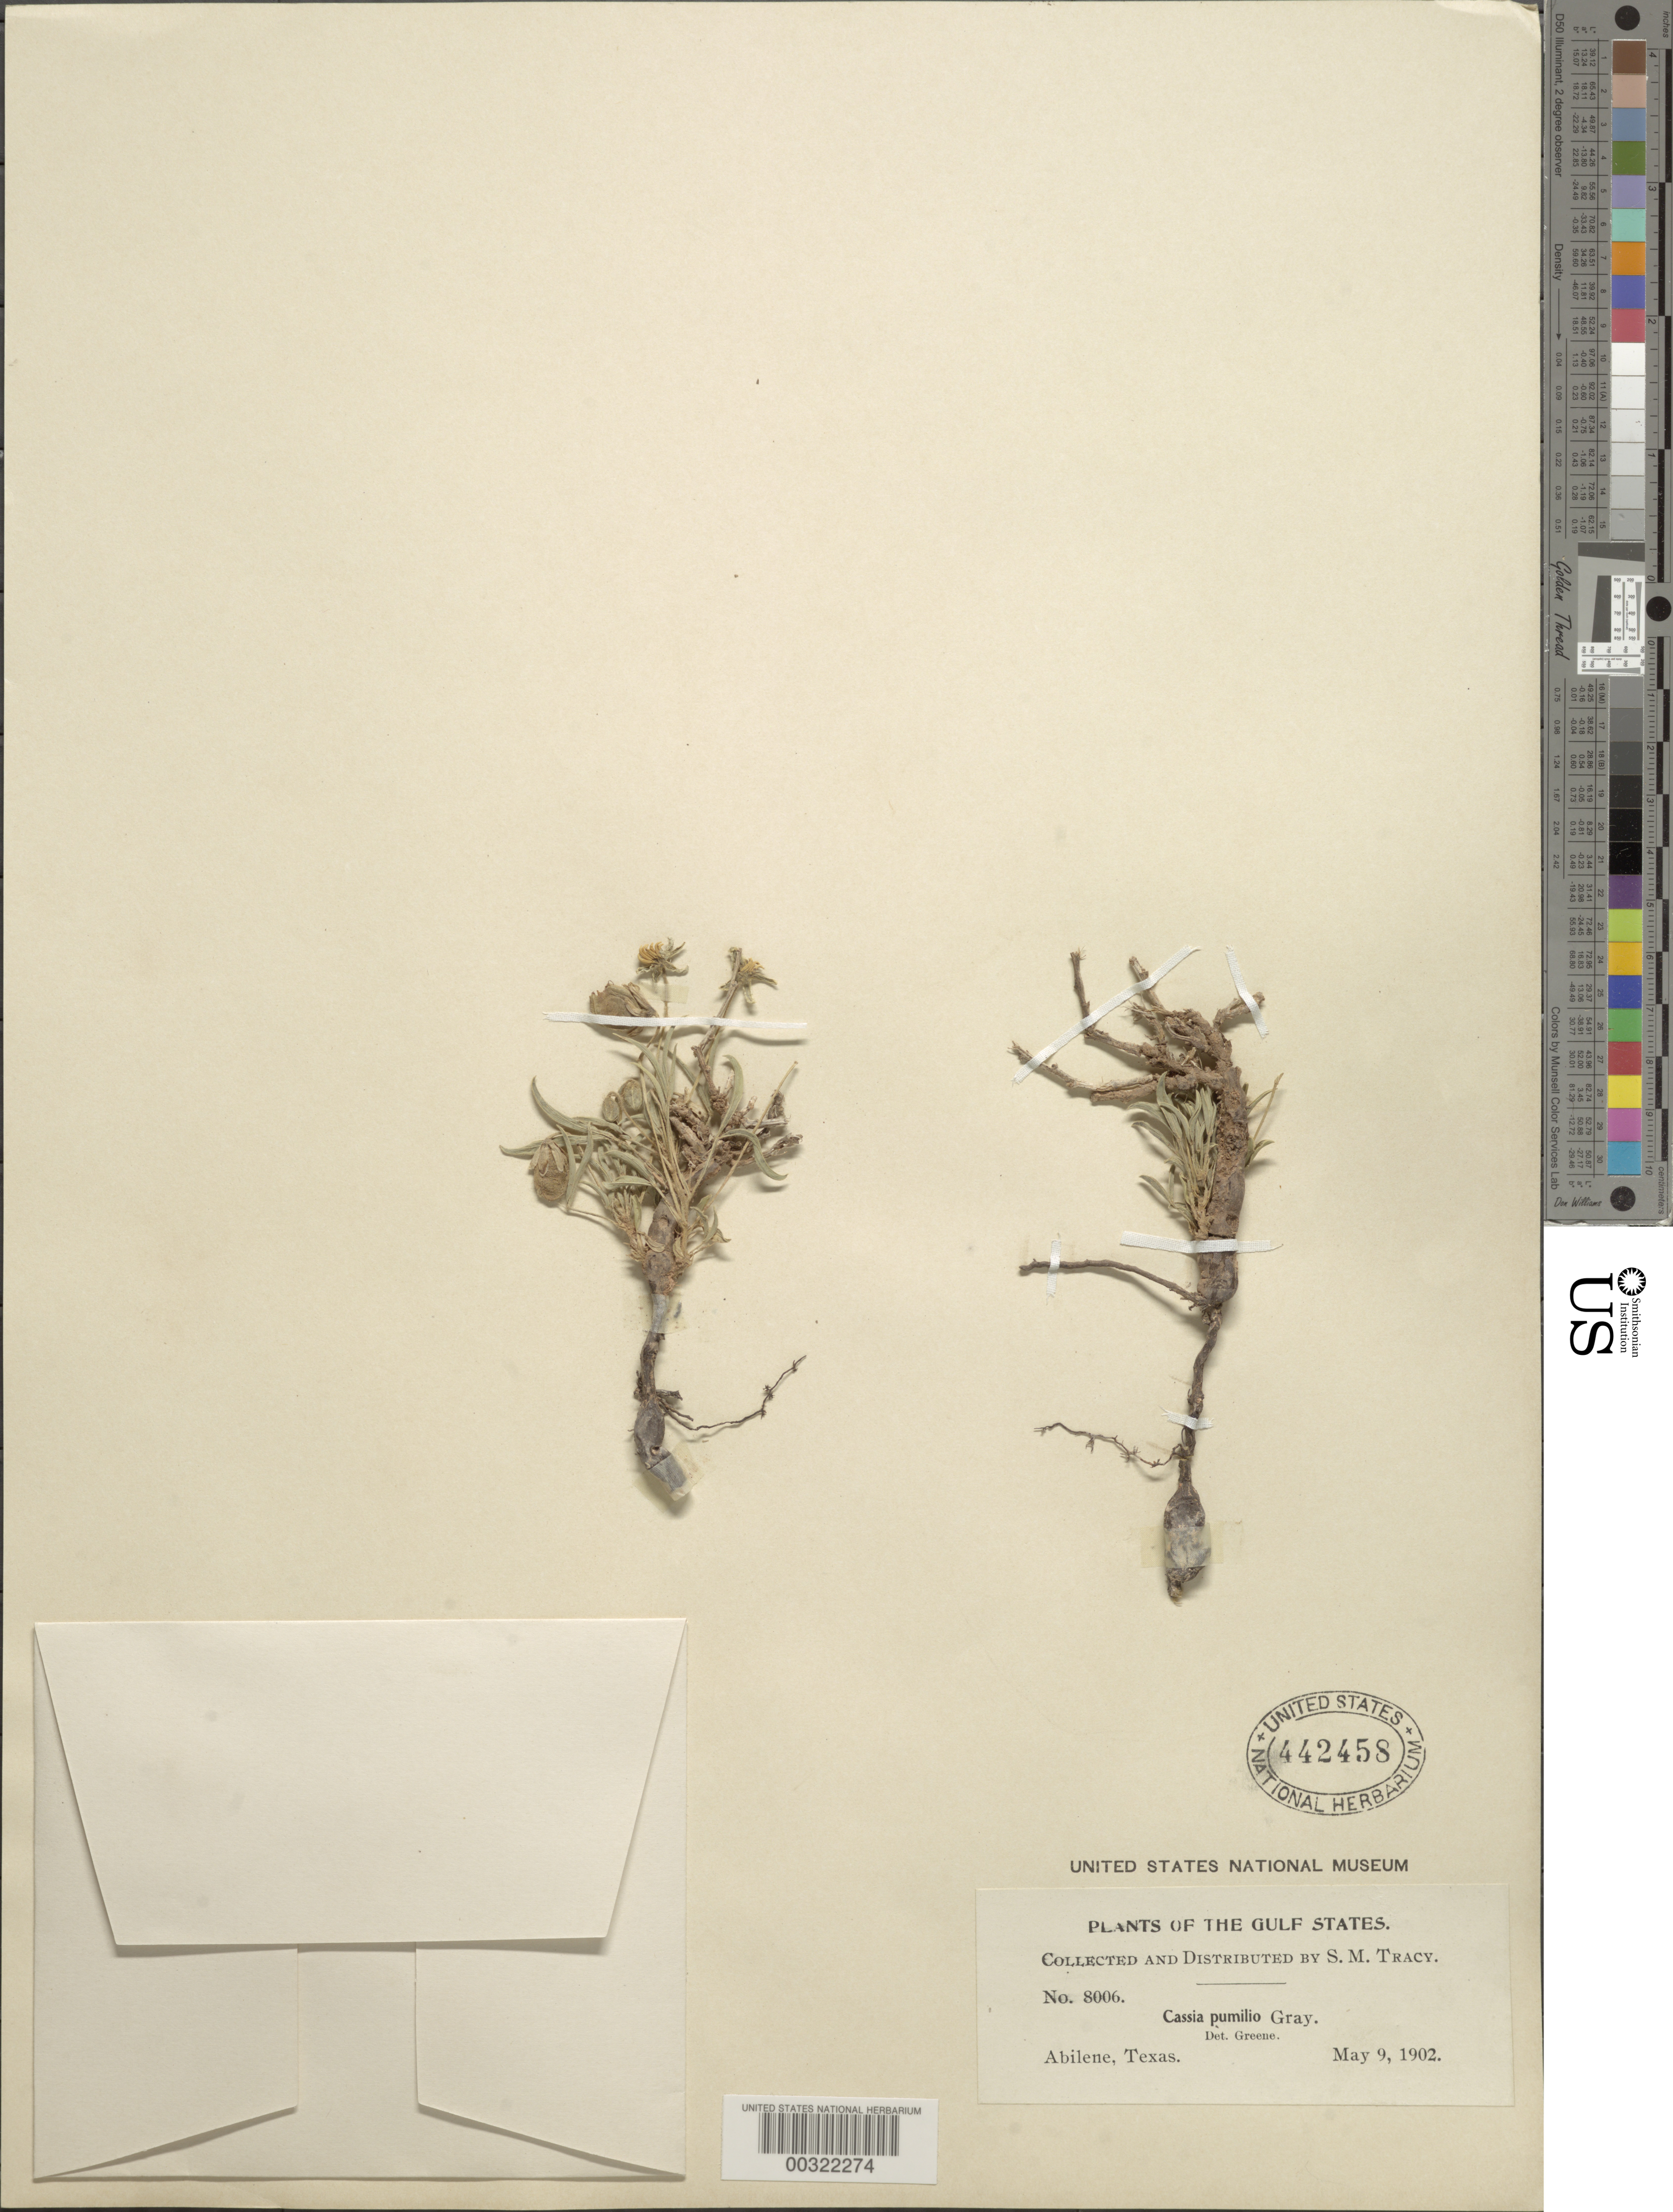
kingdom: Plantae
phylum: Tracheophyta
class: Magnoliopsida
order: Fabales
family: Fabaceae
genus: Senna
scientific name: Senna pumilio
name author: (A. Gray) H.S. Irwin & Barneby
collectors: S. M. Tracy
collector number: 8006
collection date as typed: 09 May 1902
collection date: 1902-05-09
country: United States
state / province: Texas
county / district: Taylor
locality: Abilene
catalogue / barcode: US 442458